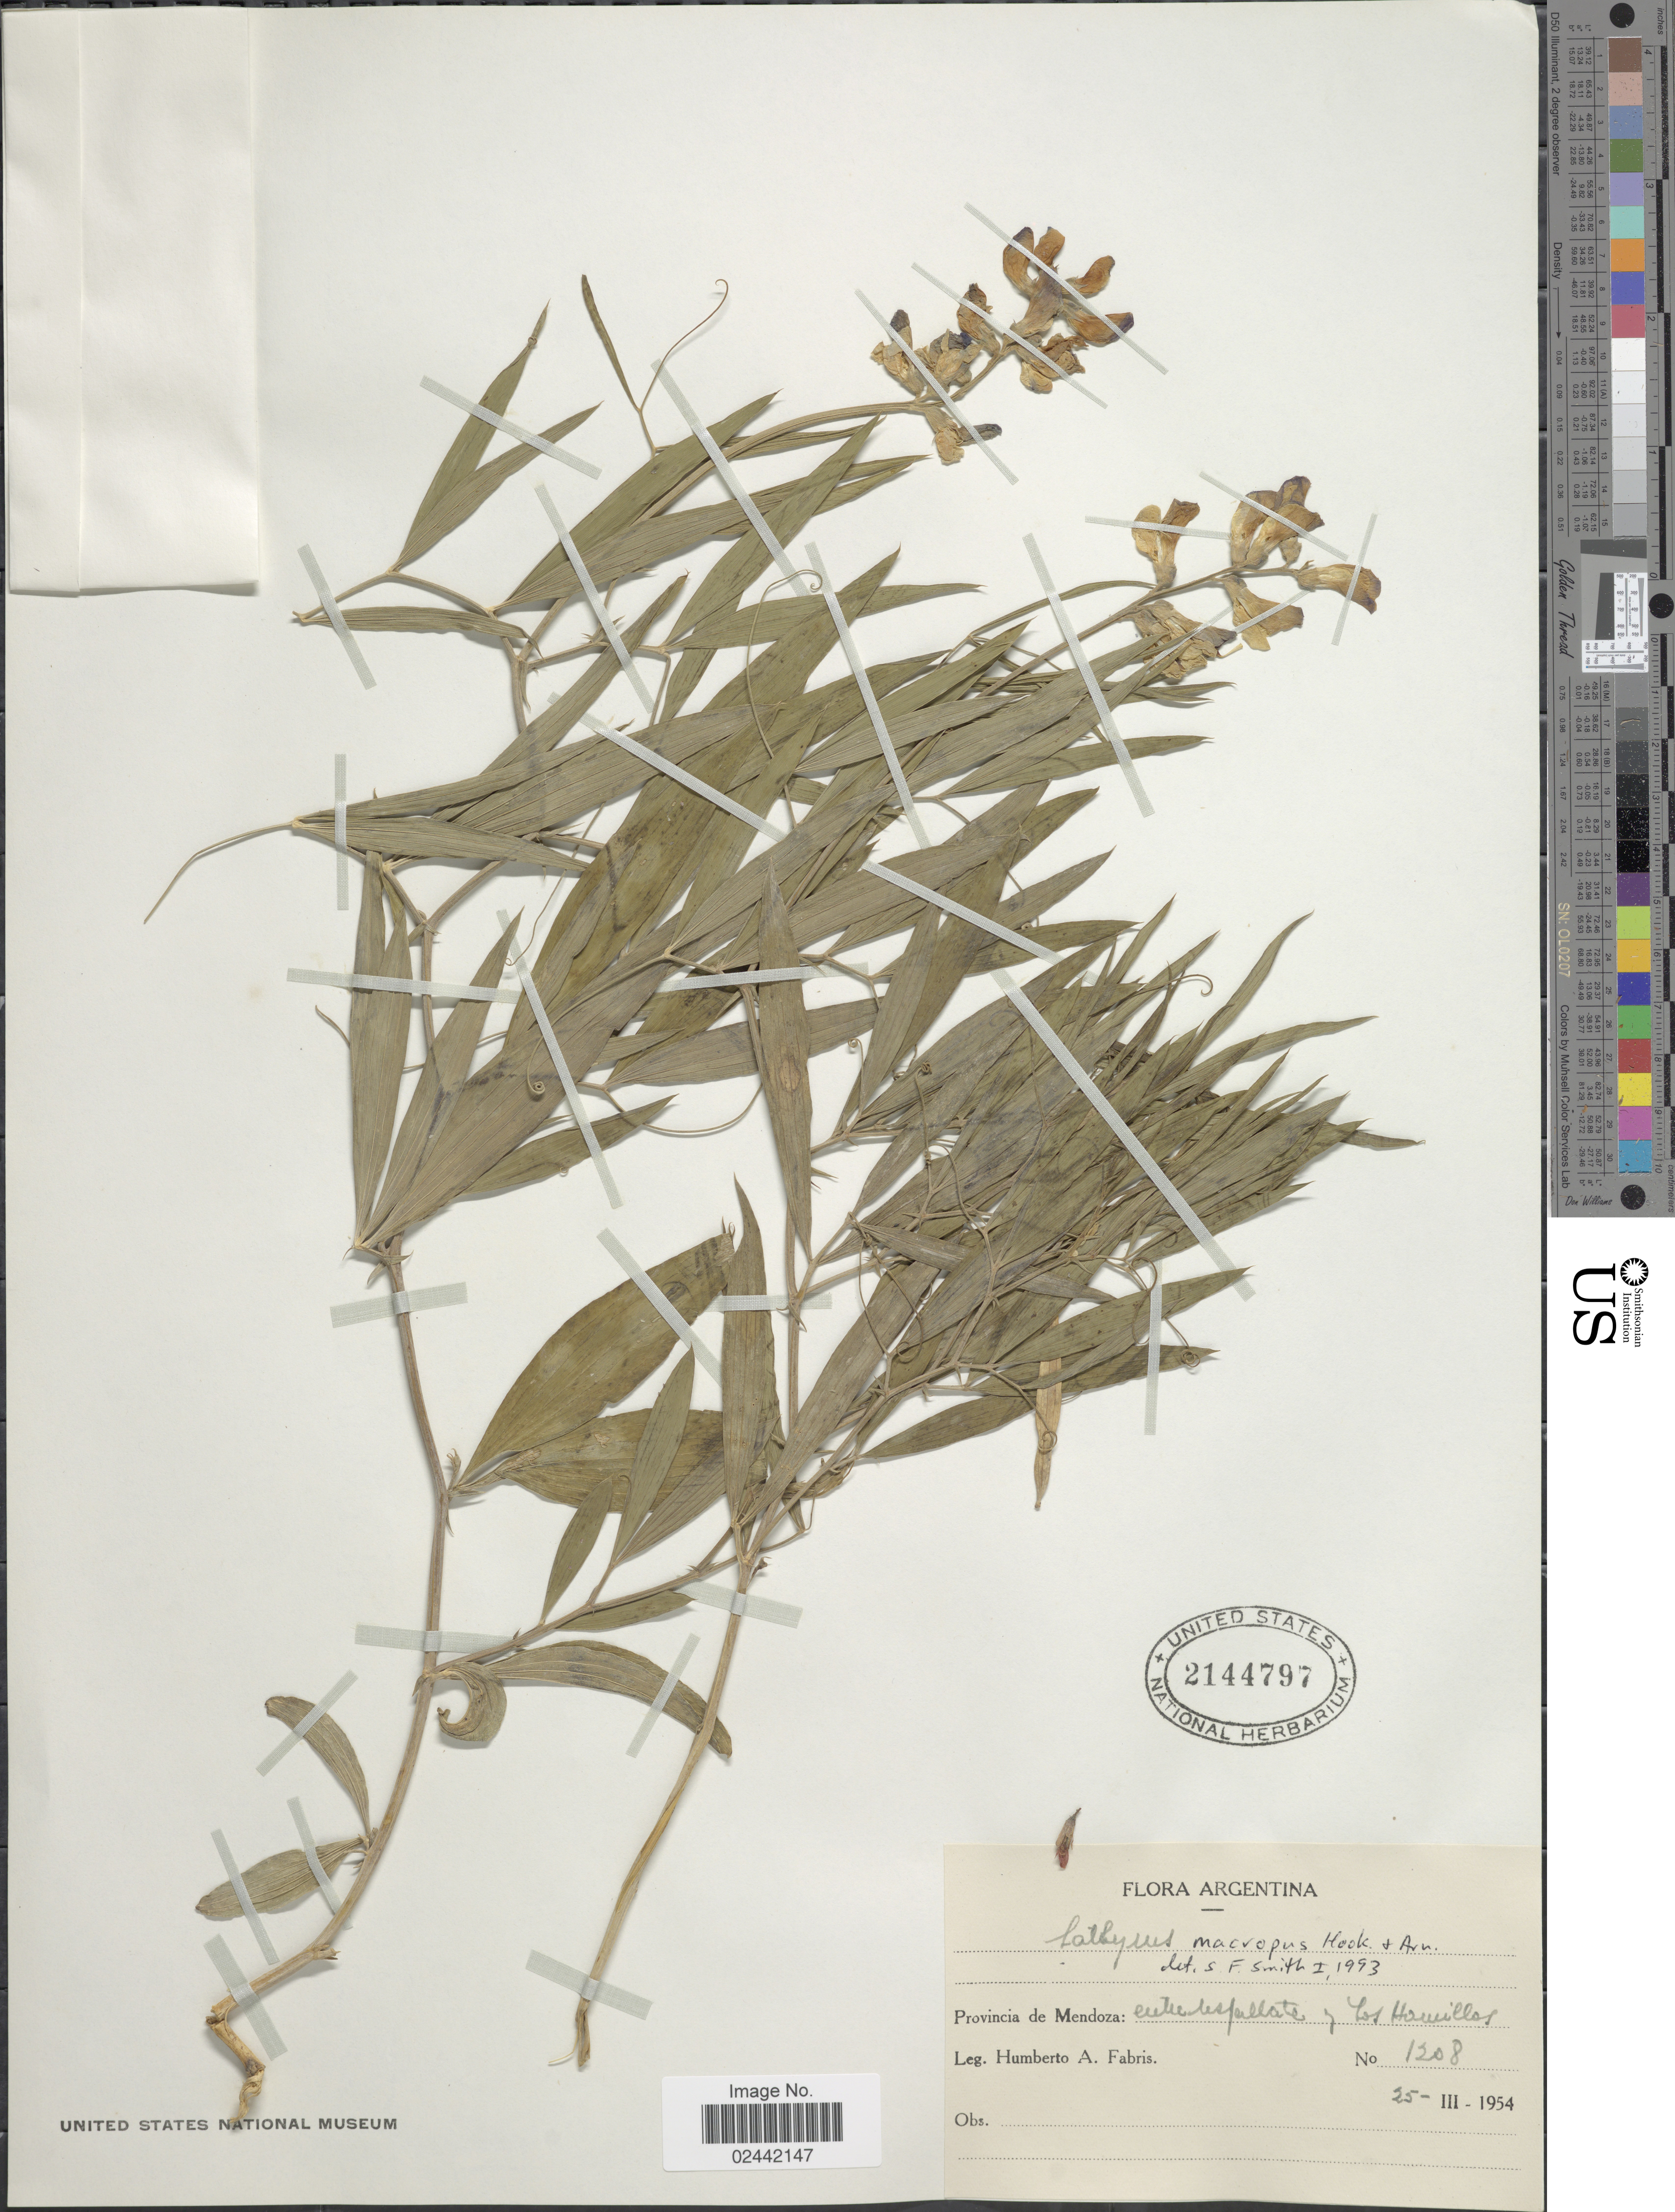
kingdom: Plantae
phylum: Tracheophyta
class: Magnoliopsida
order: Fabales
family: Fabaceae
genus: Lathyrus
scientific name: Lathyrus macropus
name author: Hook. & Arn.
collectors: H. A. Fabris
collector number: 1208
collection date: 1954-03-25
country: Argentina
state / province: Mendoza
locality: Los Hornillos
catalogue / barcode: US 2144797